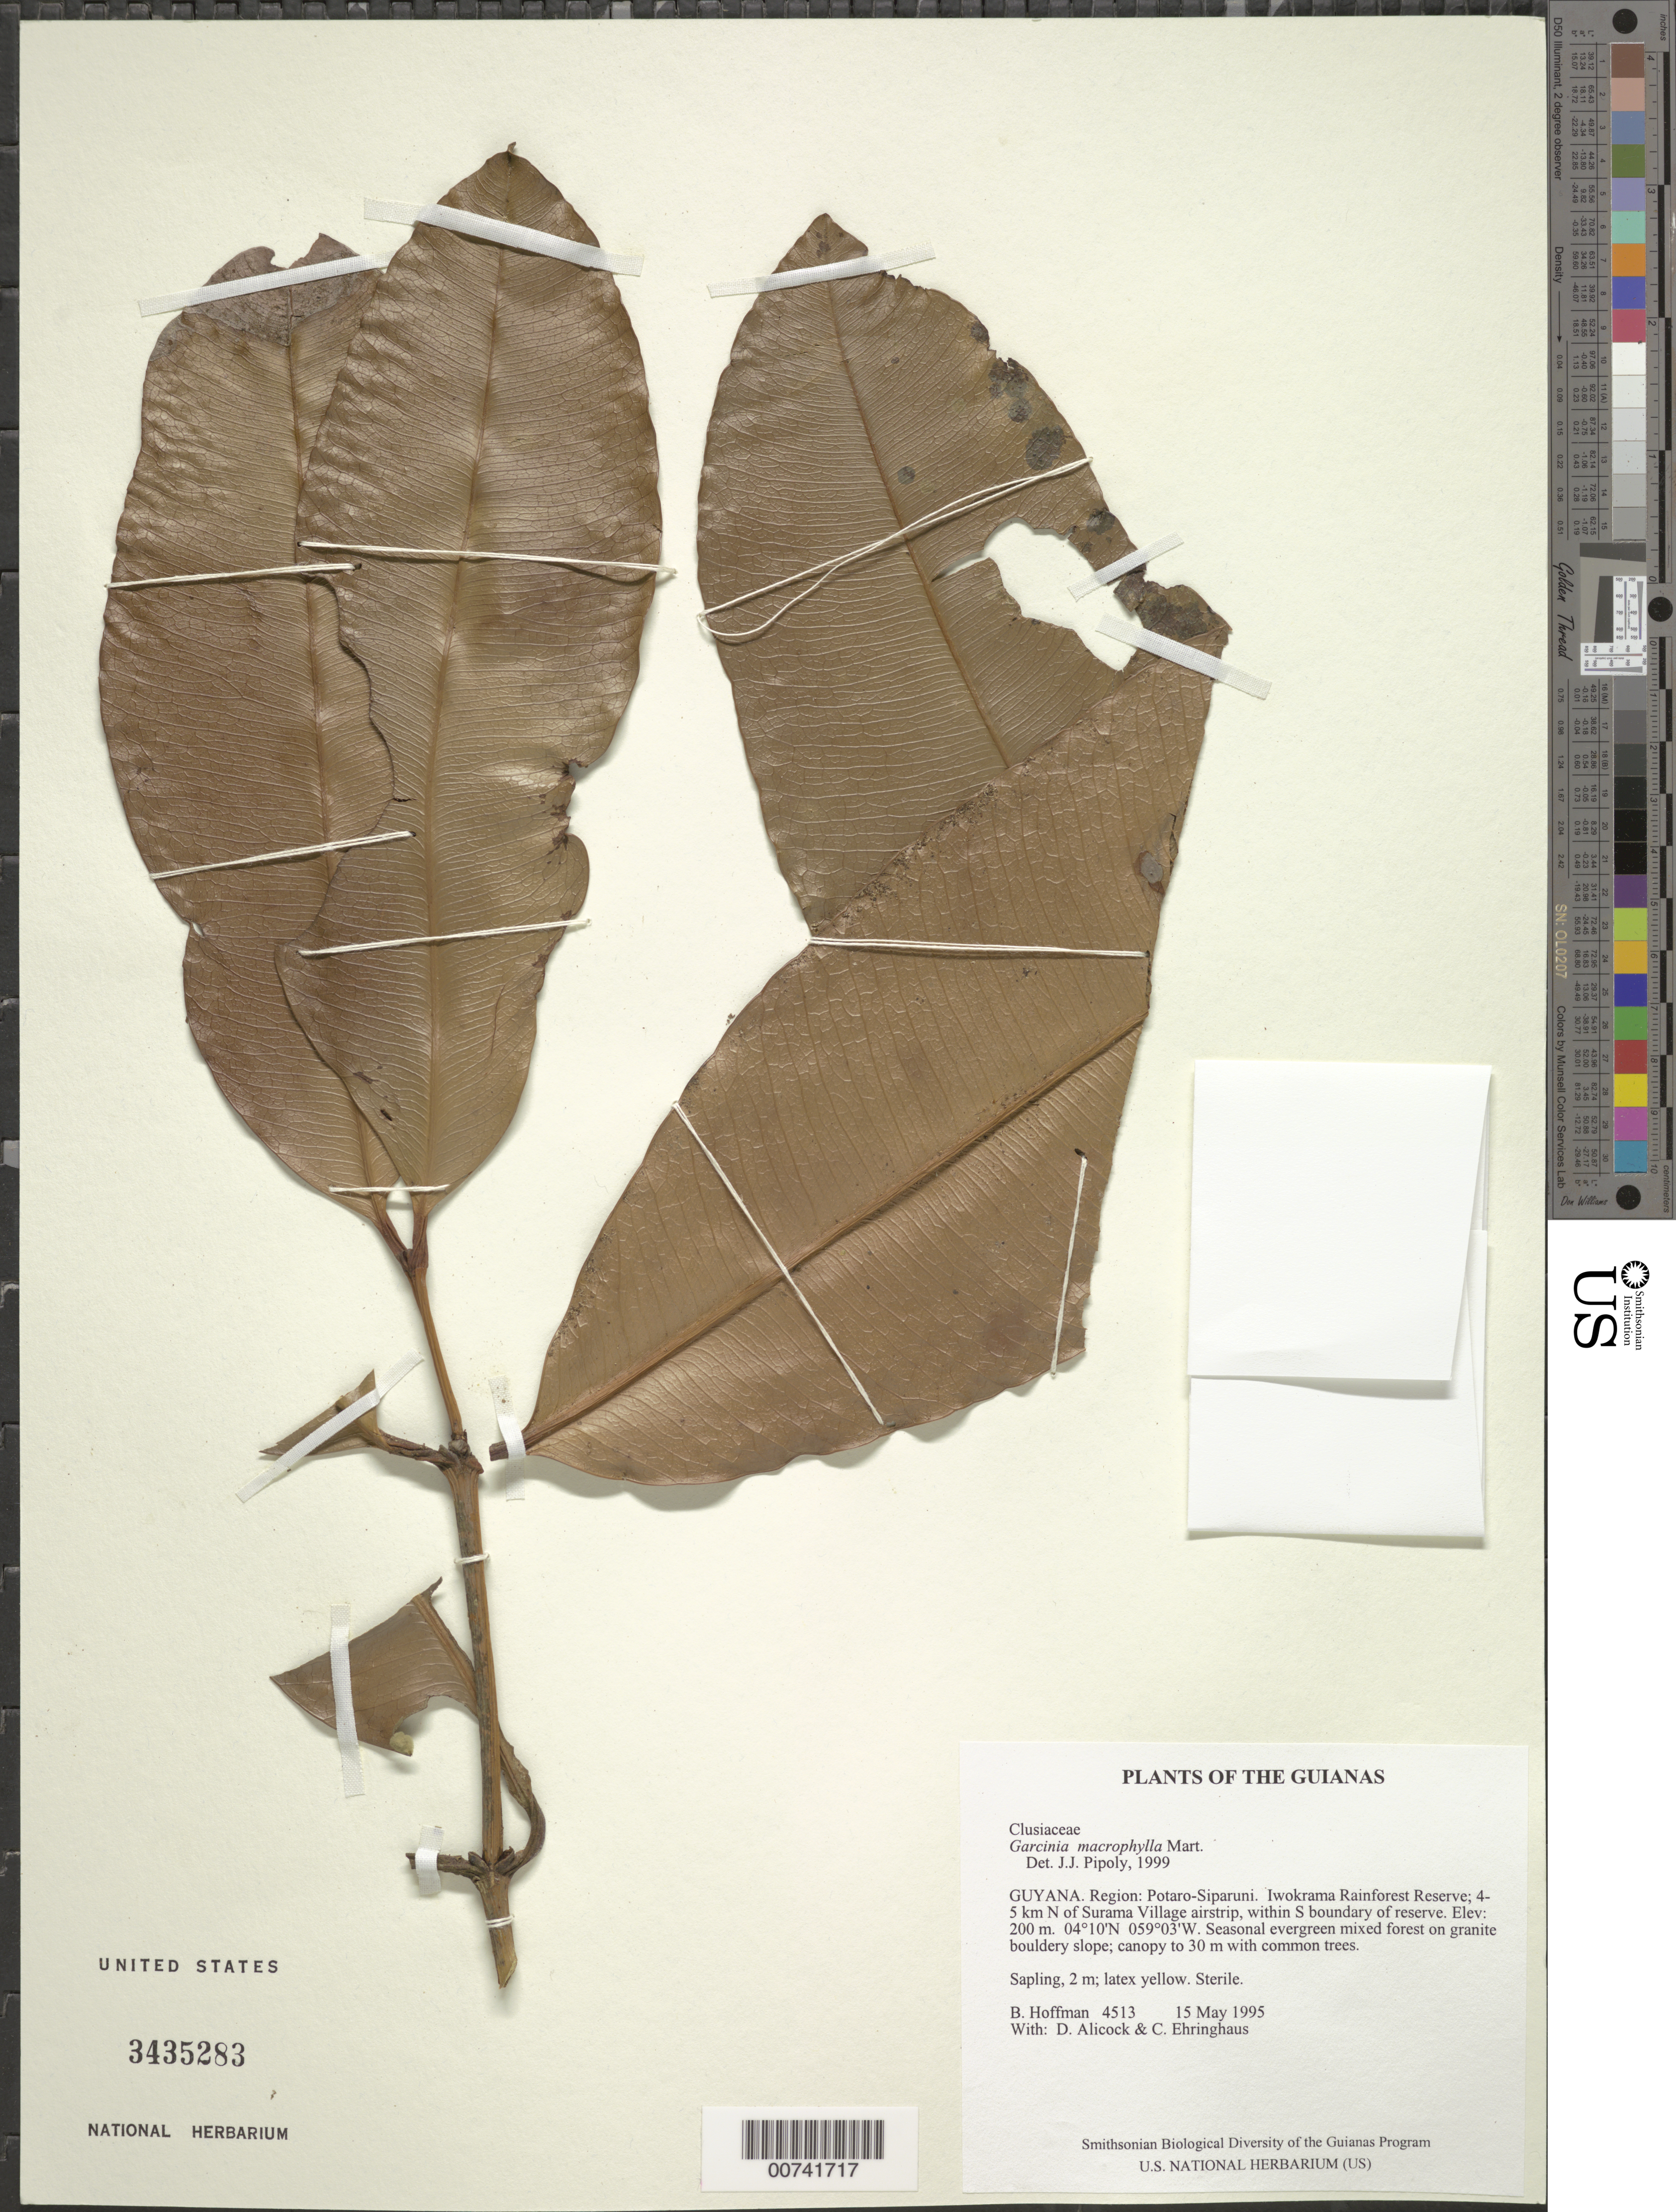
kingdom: Plantae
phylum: Tracheophyta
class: Magnoliopsida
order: Malpighiales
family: Clusiaceae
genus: Garcinia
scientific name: Garcinia macrophylla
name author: Mart.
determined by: Pipoly, J. J., III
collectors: B. Hoffman, D. Allicock & C. Ehringhaus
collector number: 4513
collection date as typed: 15 May 1995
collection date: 1995-05-15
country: Guyana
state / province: Potaro-Siparuni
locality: Iwokrama Rainforest Reserve; 4-5 km N of Surama village airstrip, within S boundary of reserve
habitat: Seasonal evergreen mixed forest on granite bouldery slope; canopy to 30 m with common trees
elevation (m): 200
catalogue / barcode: US 3435283